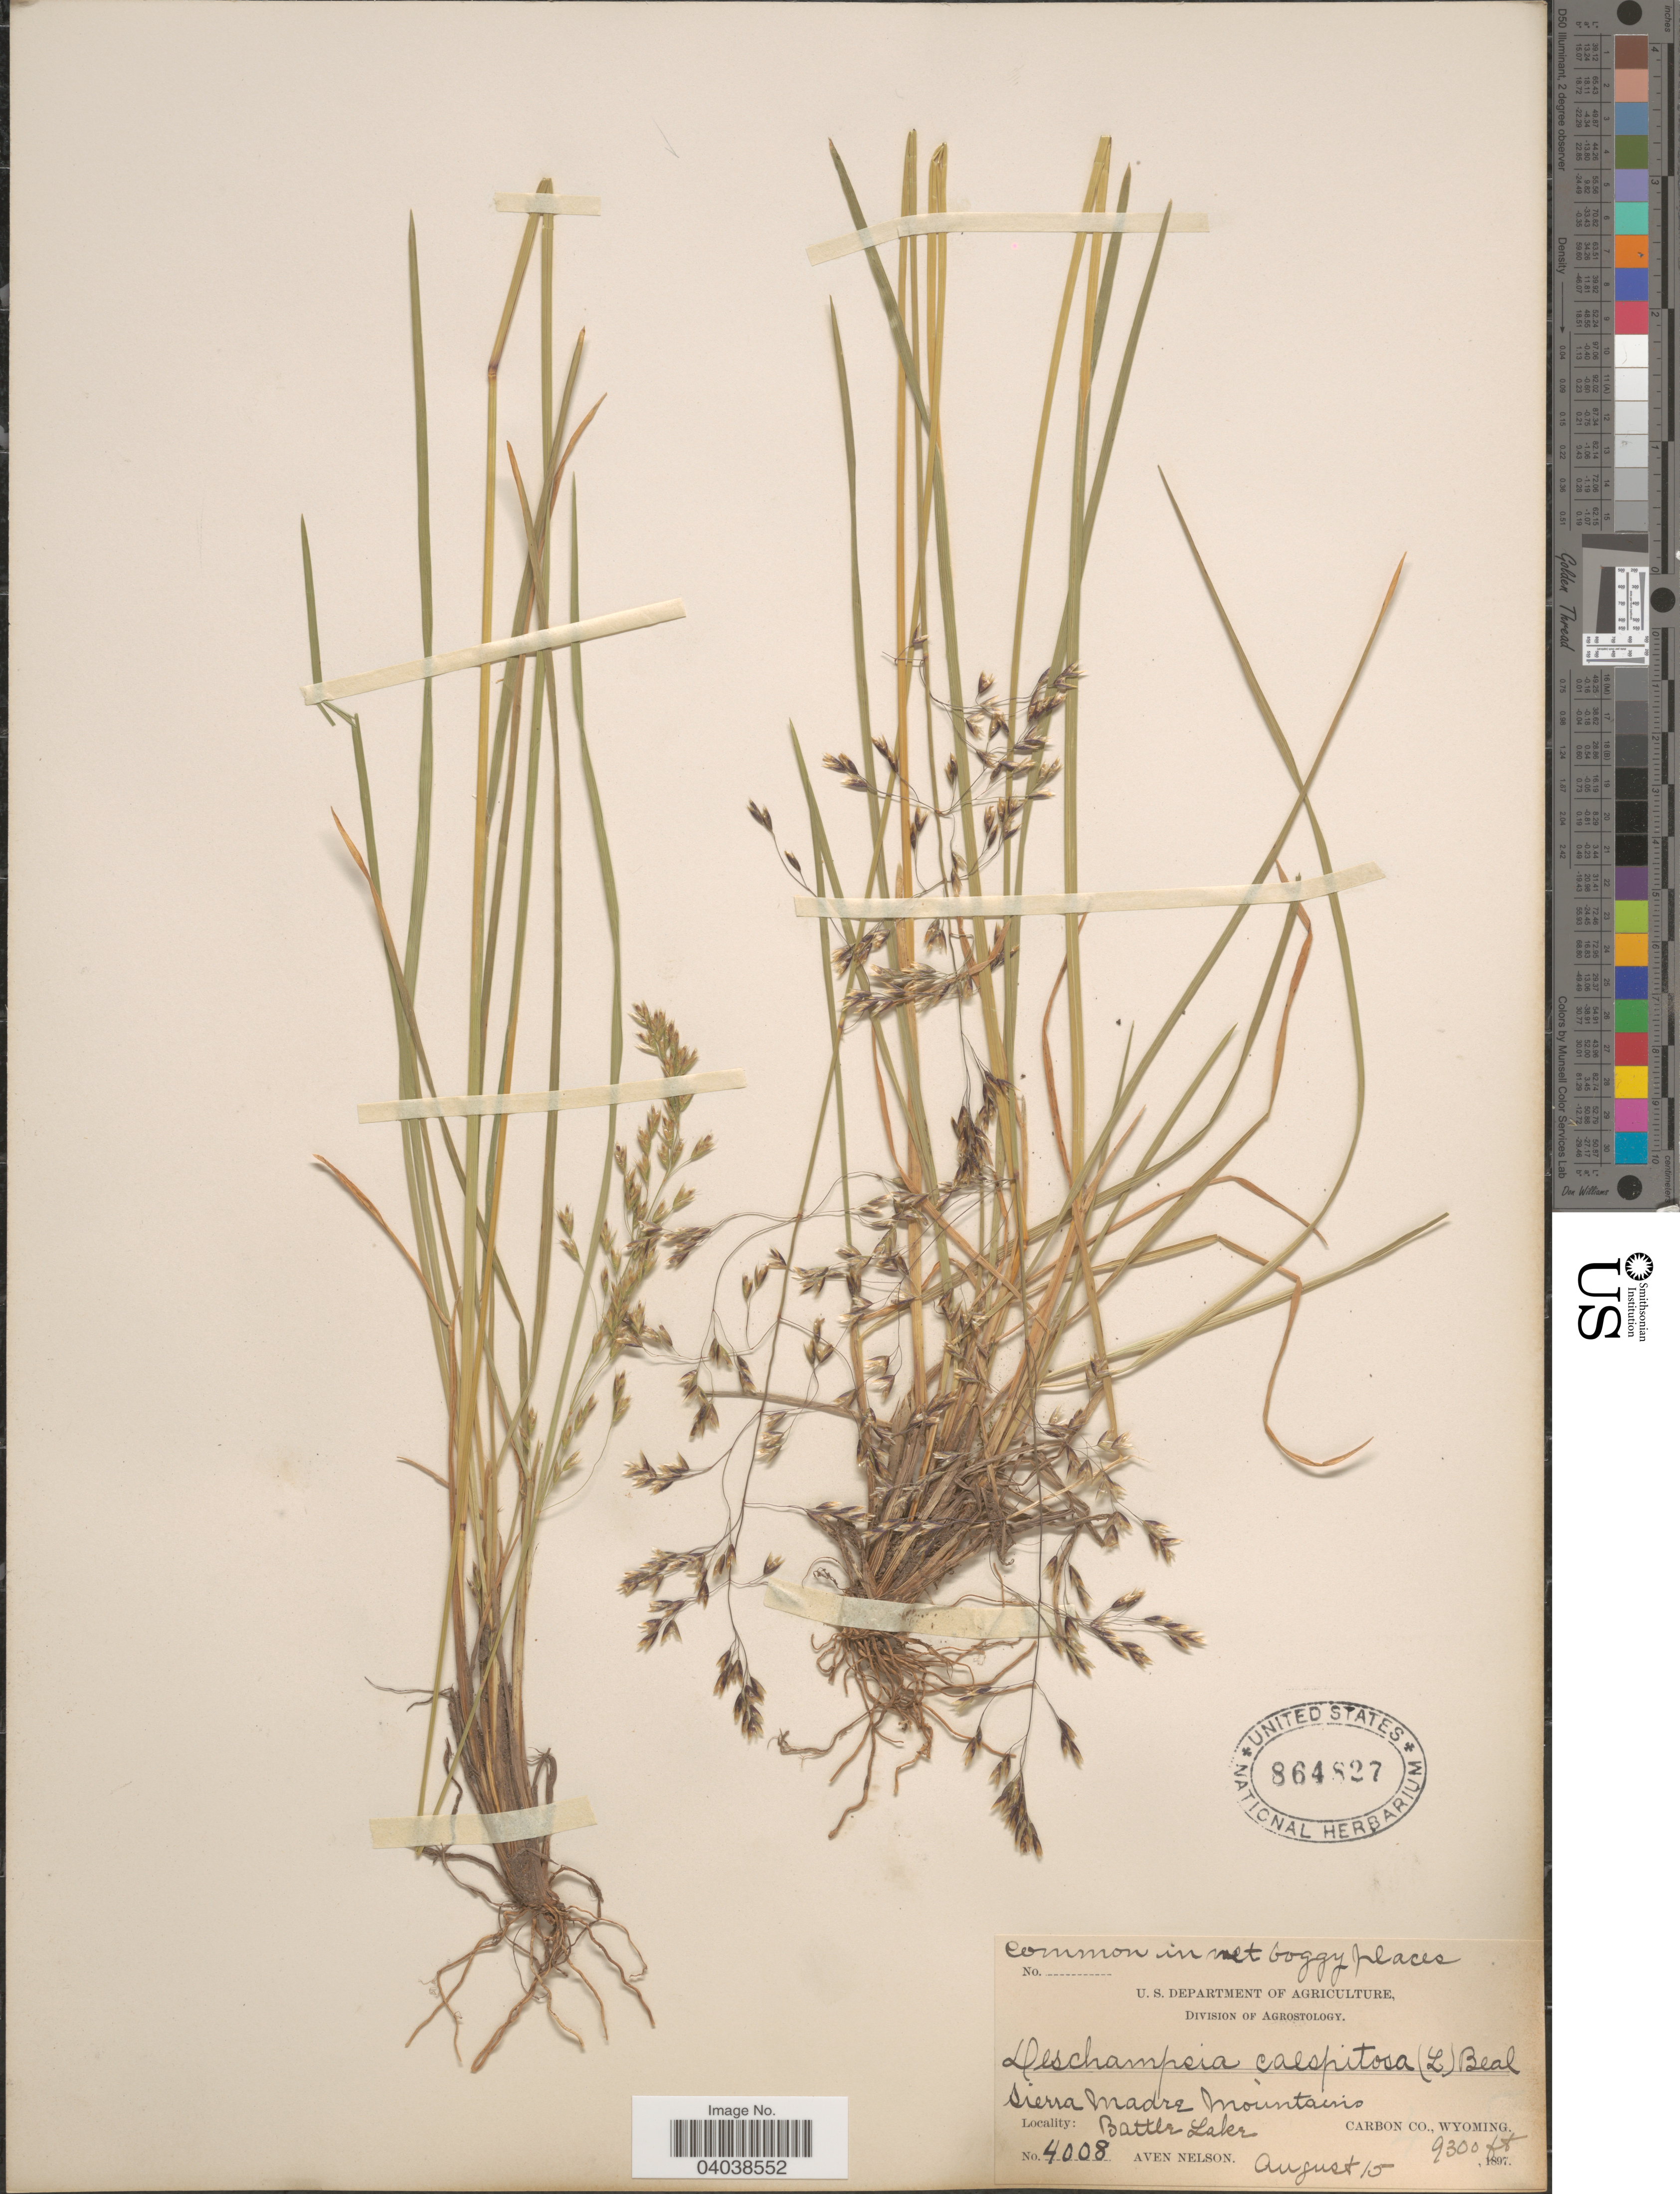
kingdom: Plantae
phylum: Tracheophyta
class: Liliopsida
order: Poales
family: Poaceae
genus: Deschampsia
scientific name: Deschampsia cespitosa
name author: (L.) P. Beauv.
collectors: A. Nelson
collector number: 4008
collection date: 1897-08-15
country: United States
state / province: Wyoming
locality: Sierra Madre Mountains, Battle Lake, Carbon Co.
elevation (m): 2835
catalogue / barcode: US 864827